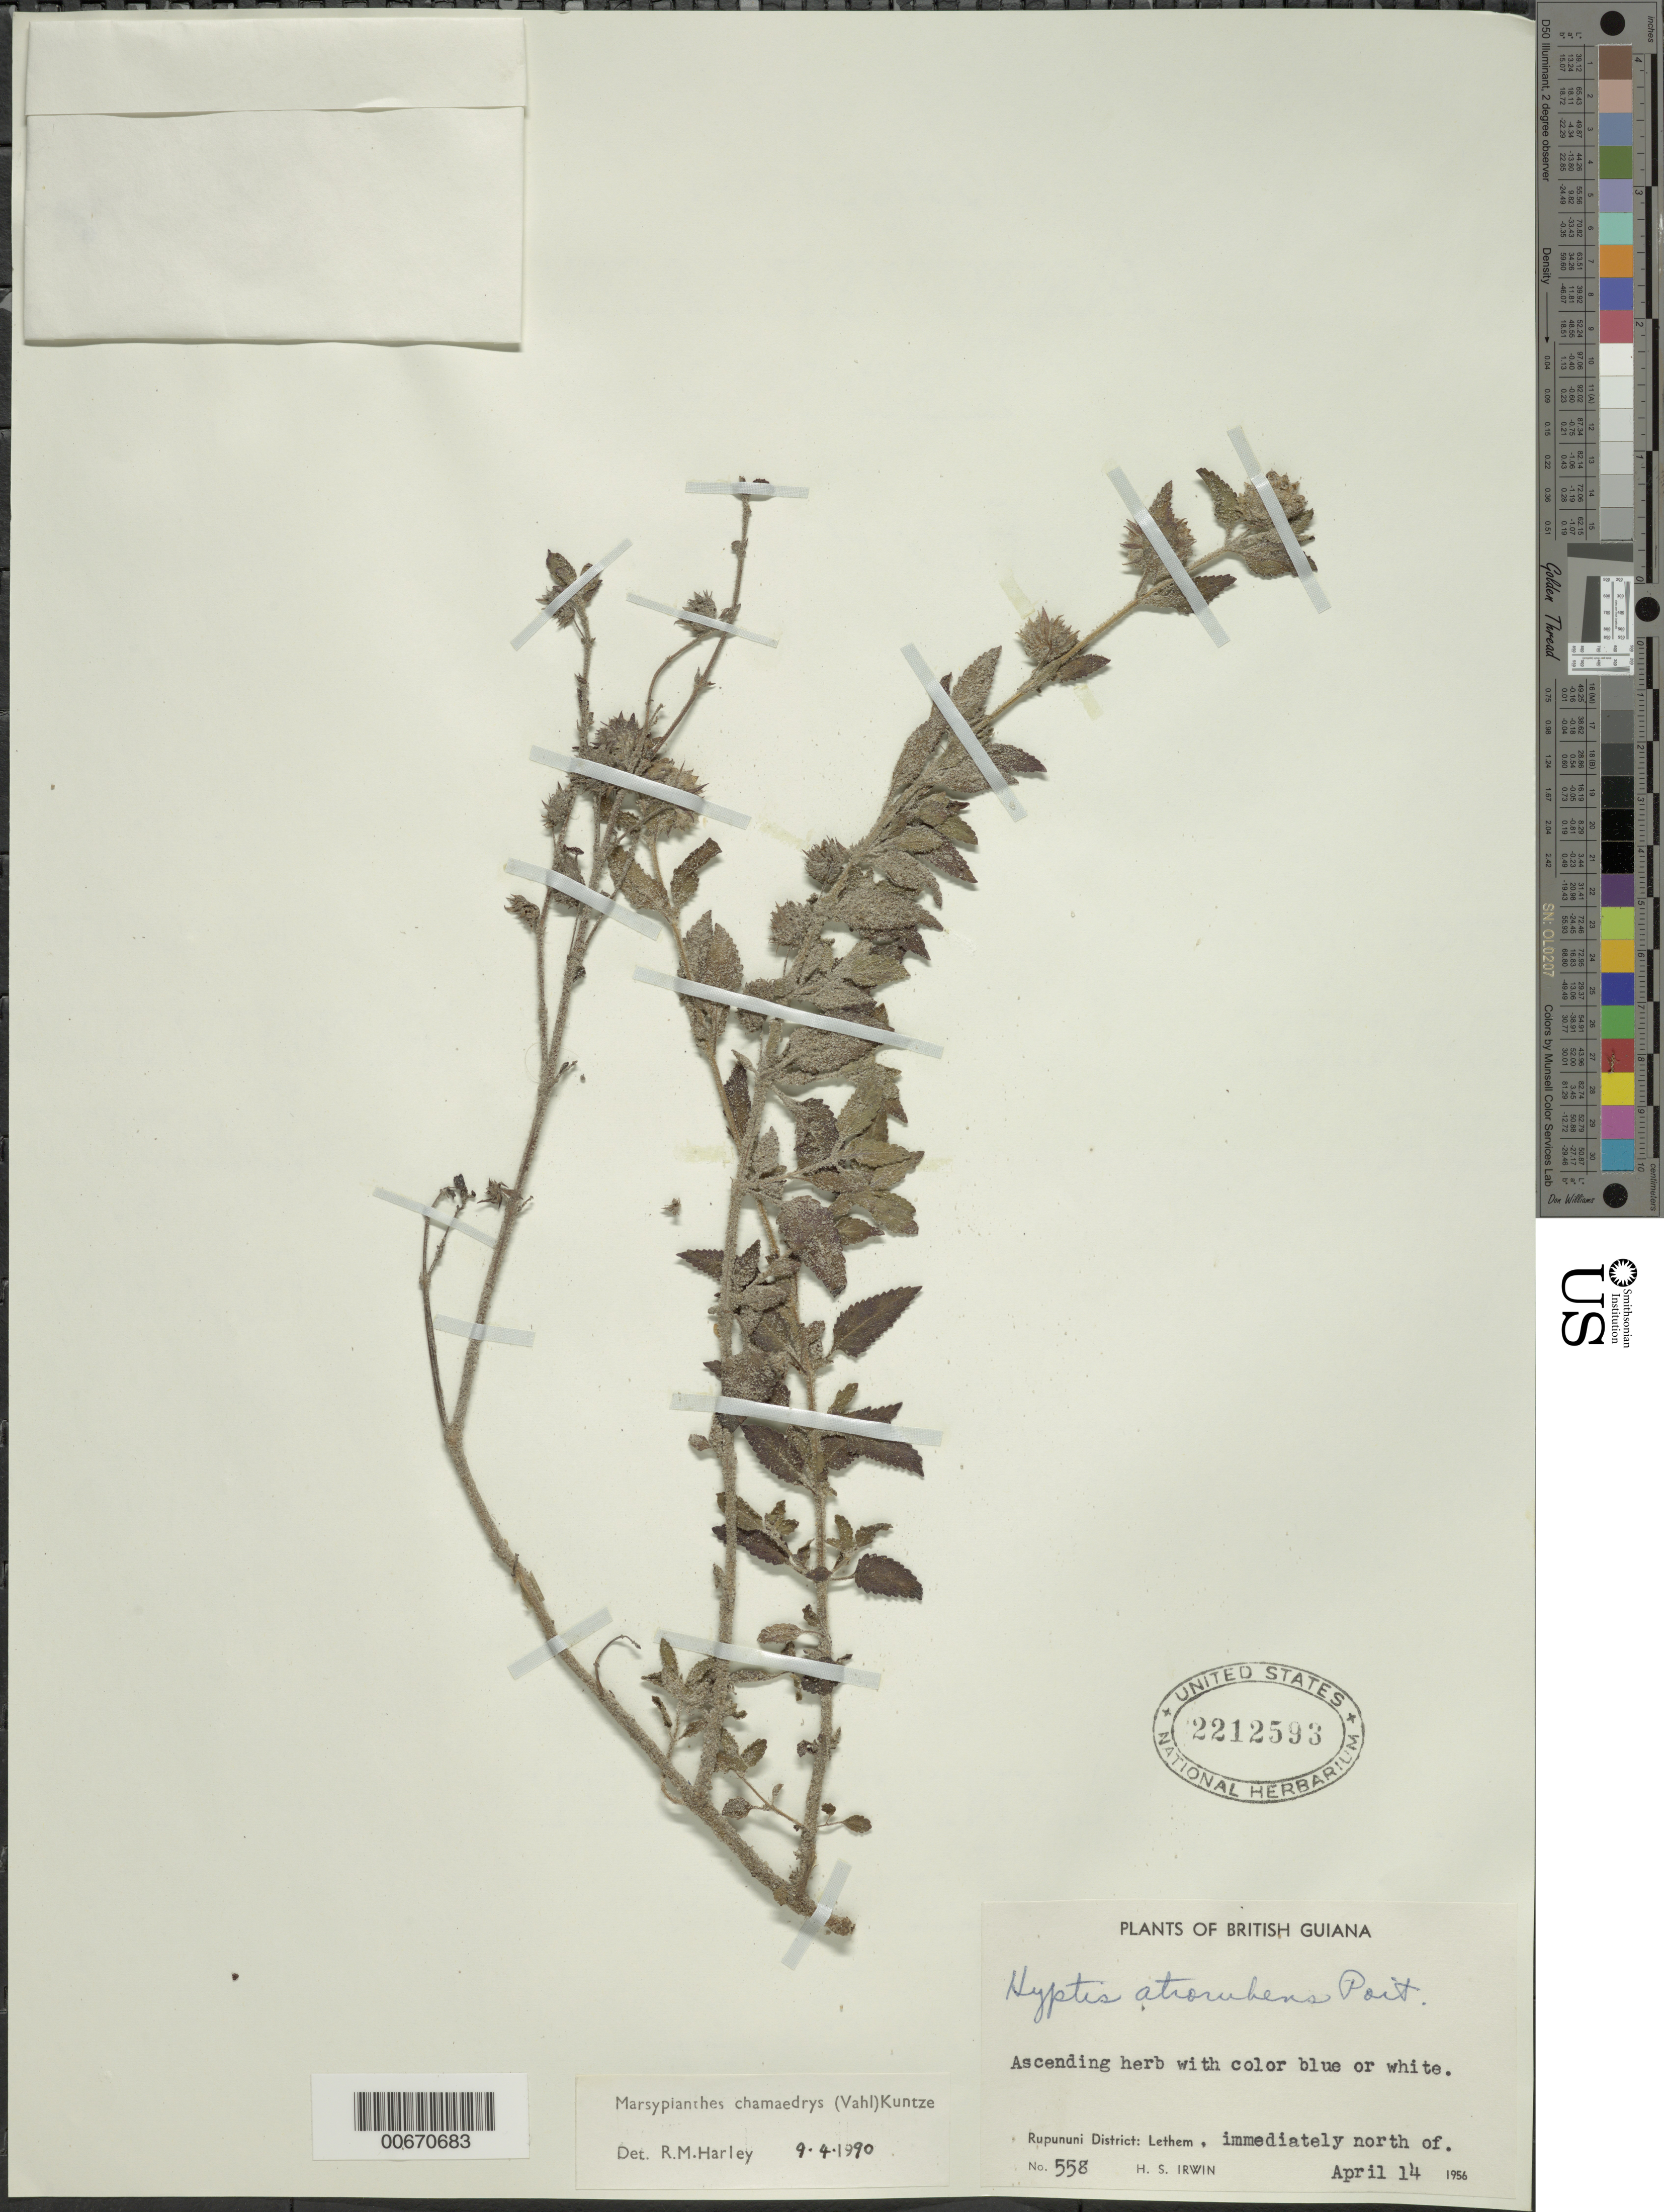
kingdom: Plantae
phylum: Tracheophyta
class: Magnoliopsida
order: Lamiales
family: Lamiaceae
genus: Marsypianthes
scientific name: Marsypianthes chamaedrys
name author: (Vahl) Kuntze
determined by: Harley, R. M.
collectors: H. Irwin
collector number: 558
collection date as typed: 14-Apr-56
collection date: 1956-04-14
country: Guyana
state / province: U. Takutu-U. Essequibo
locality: Rupununi Dist., immediately N of Lethem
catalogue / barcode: US 2212593